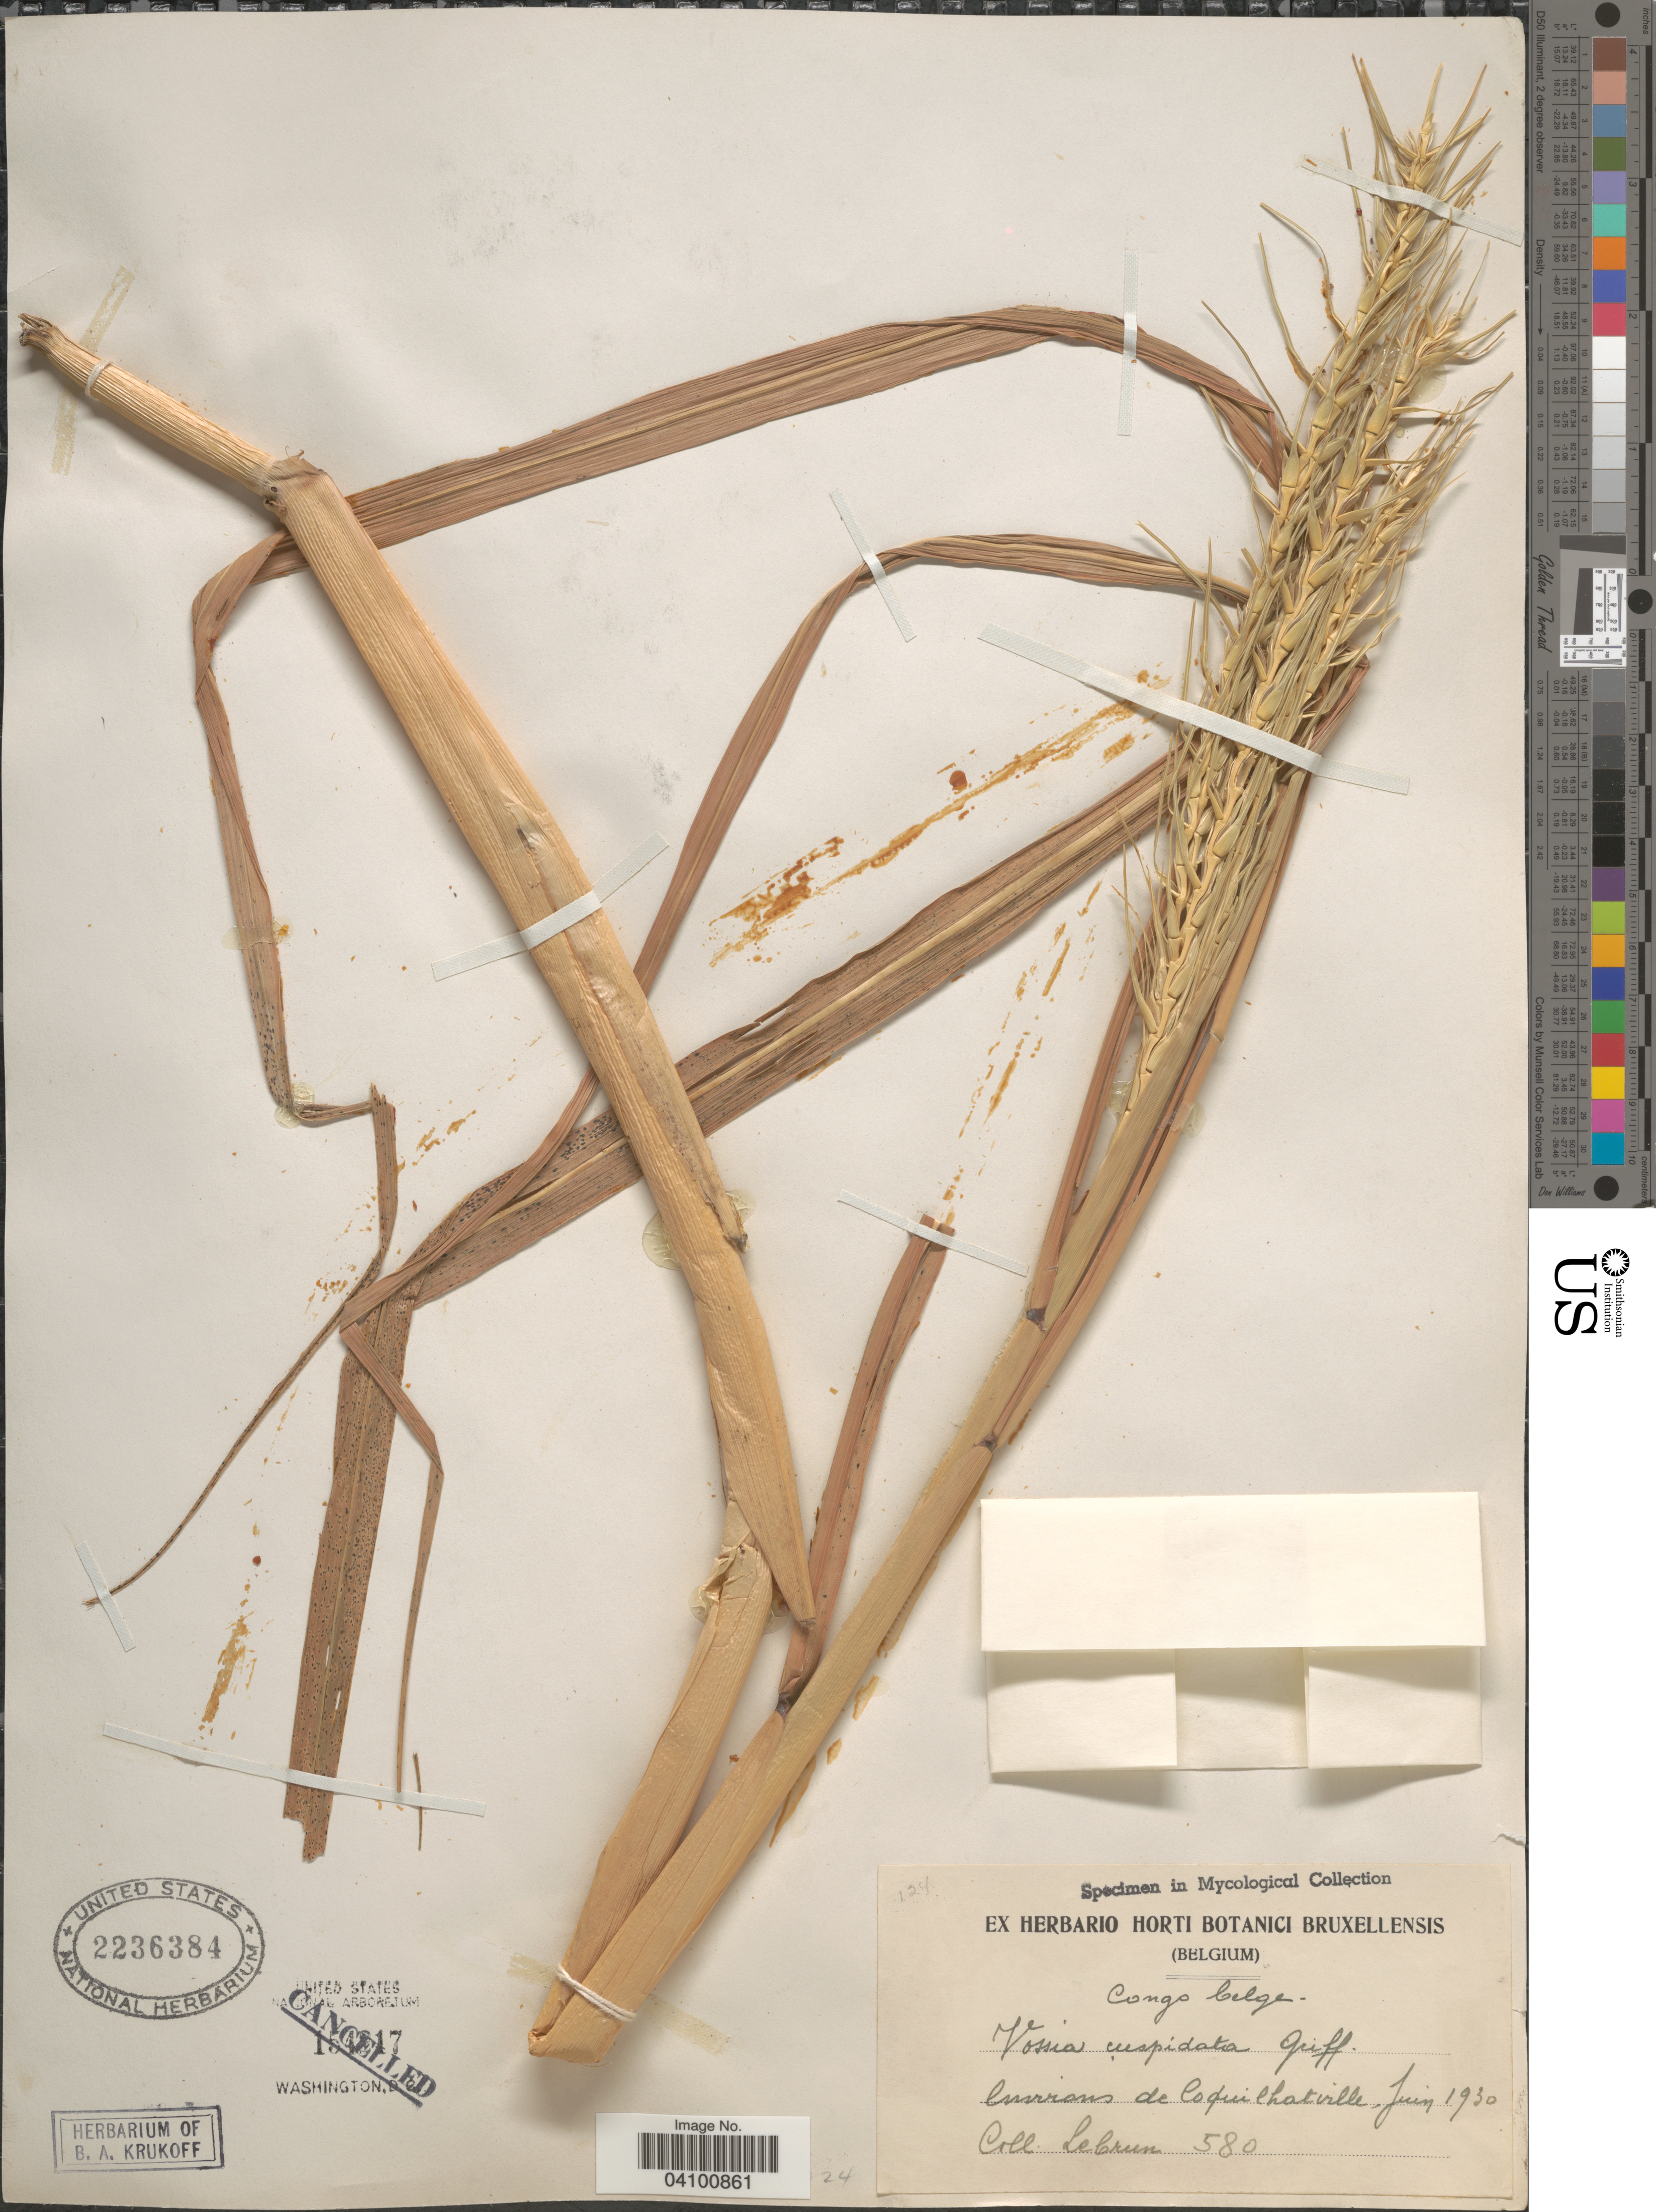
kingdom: Plantae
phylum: Tracheophyta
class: Liliopsida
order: Poales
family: Poaceae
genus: Vossia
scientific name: Vossia cuspidata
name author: Baill.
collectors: J.A. Lebrun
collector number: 580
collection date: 1930-06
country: Congo, Democratic Republic of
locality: Congo belge. Environs de Coquilhatville.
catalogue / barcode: US 2236384